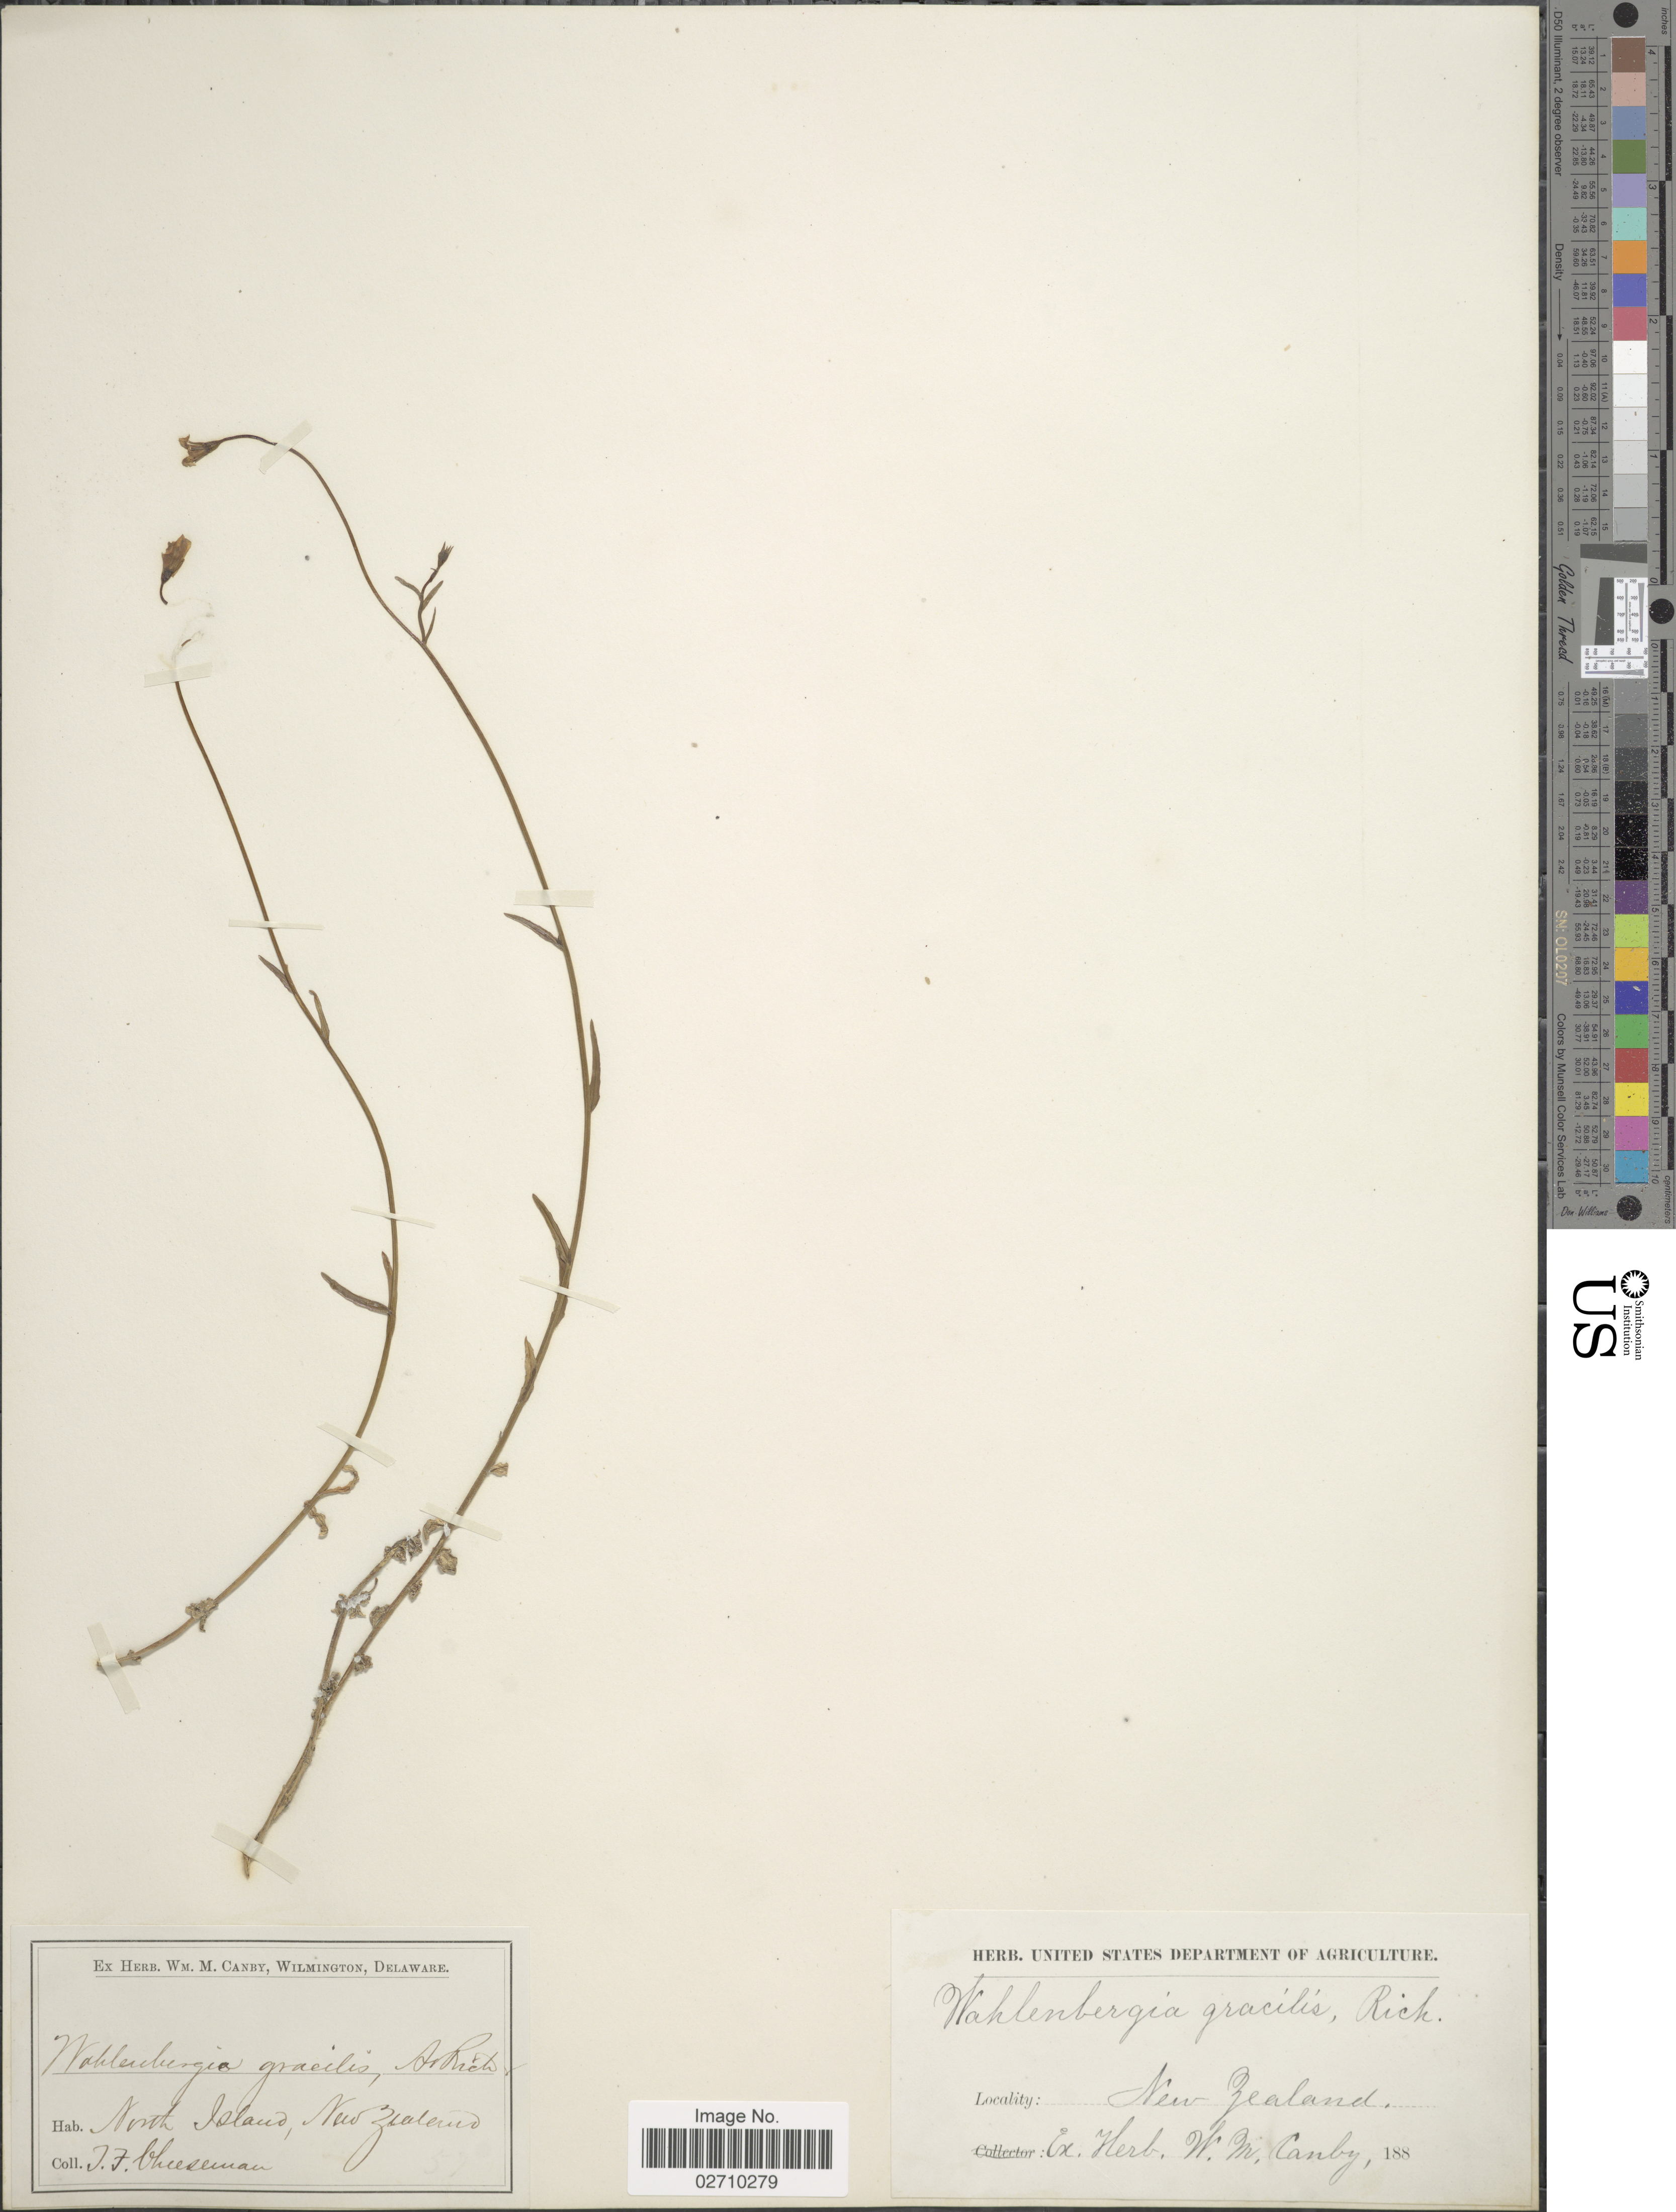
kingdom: Plantae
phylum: Tracheophyta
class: Magnoliopsida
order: Asterales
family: Campanulaceae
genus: Wahlenbergia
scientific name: Wahlenbergia gracilis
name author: A. DC.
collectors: T. F. Cheeseman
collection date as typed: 188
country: New Zealand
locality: North Island